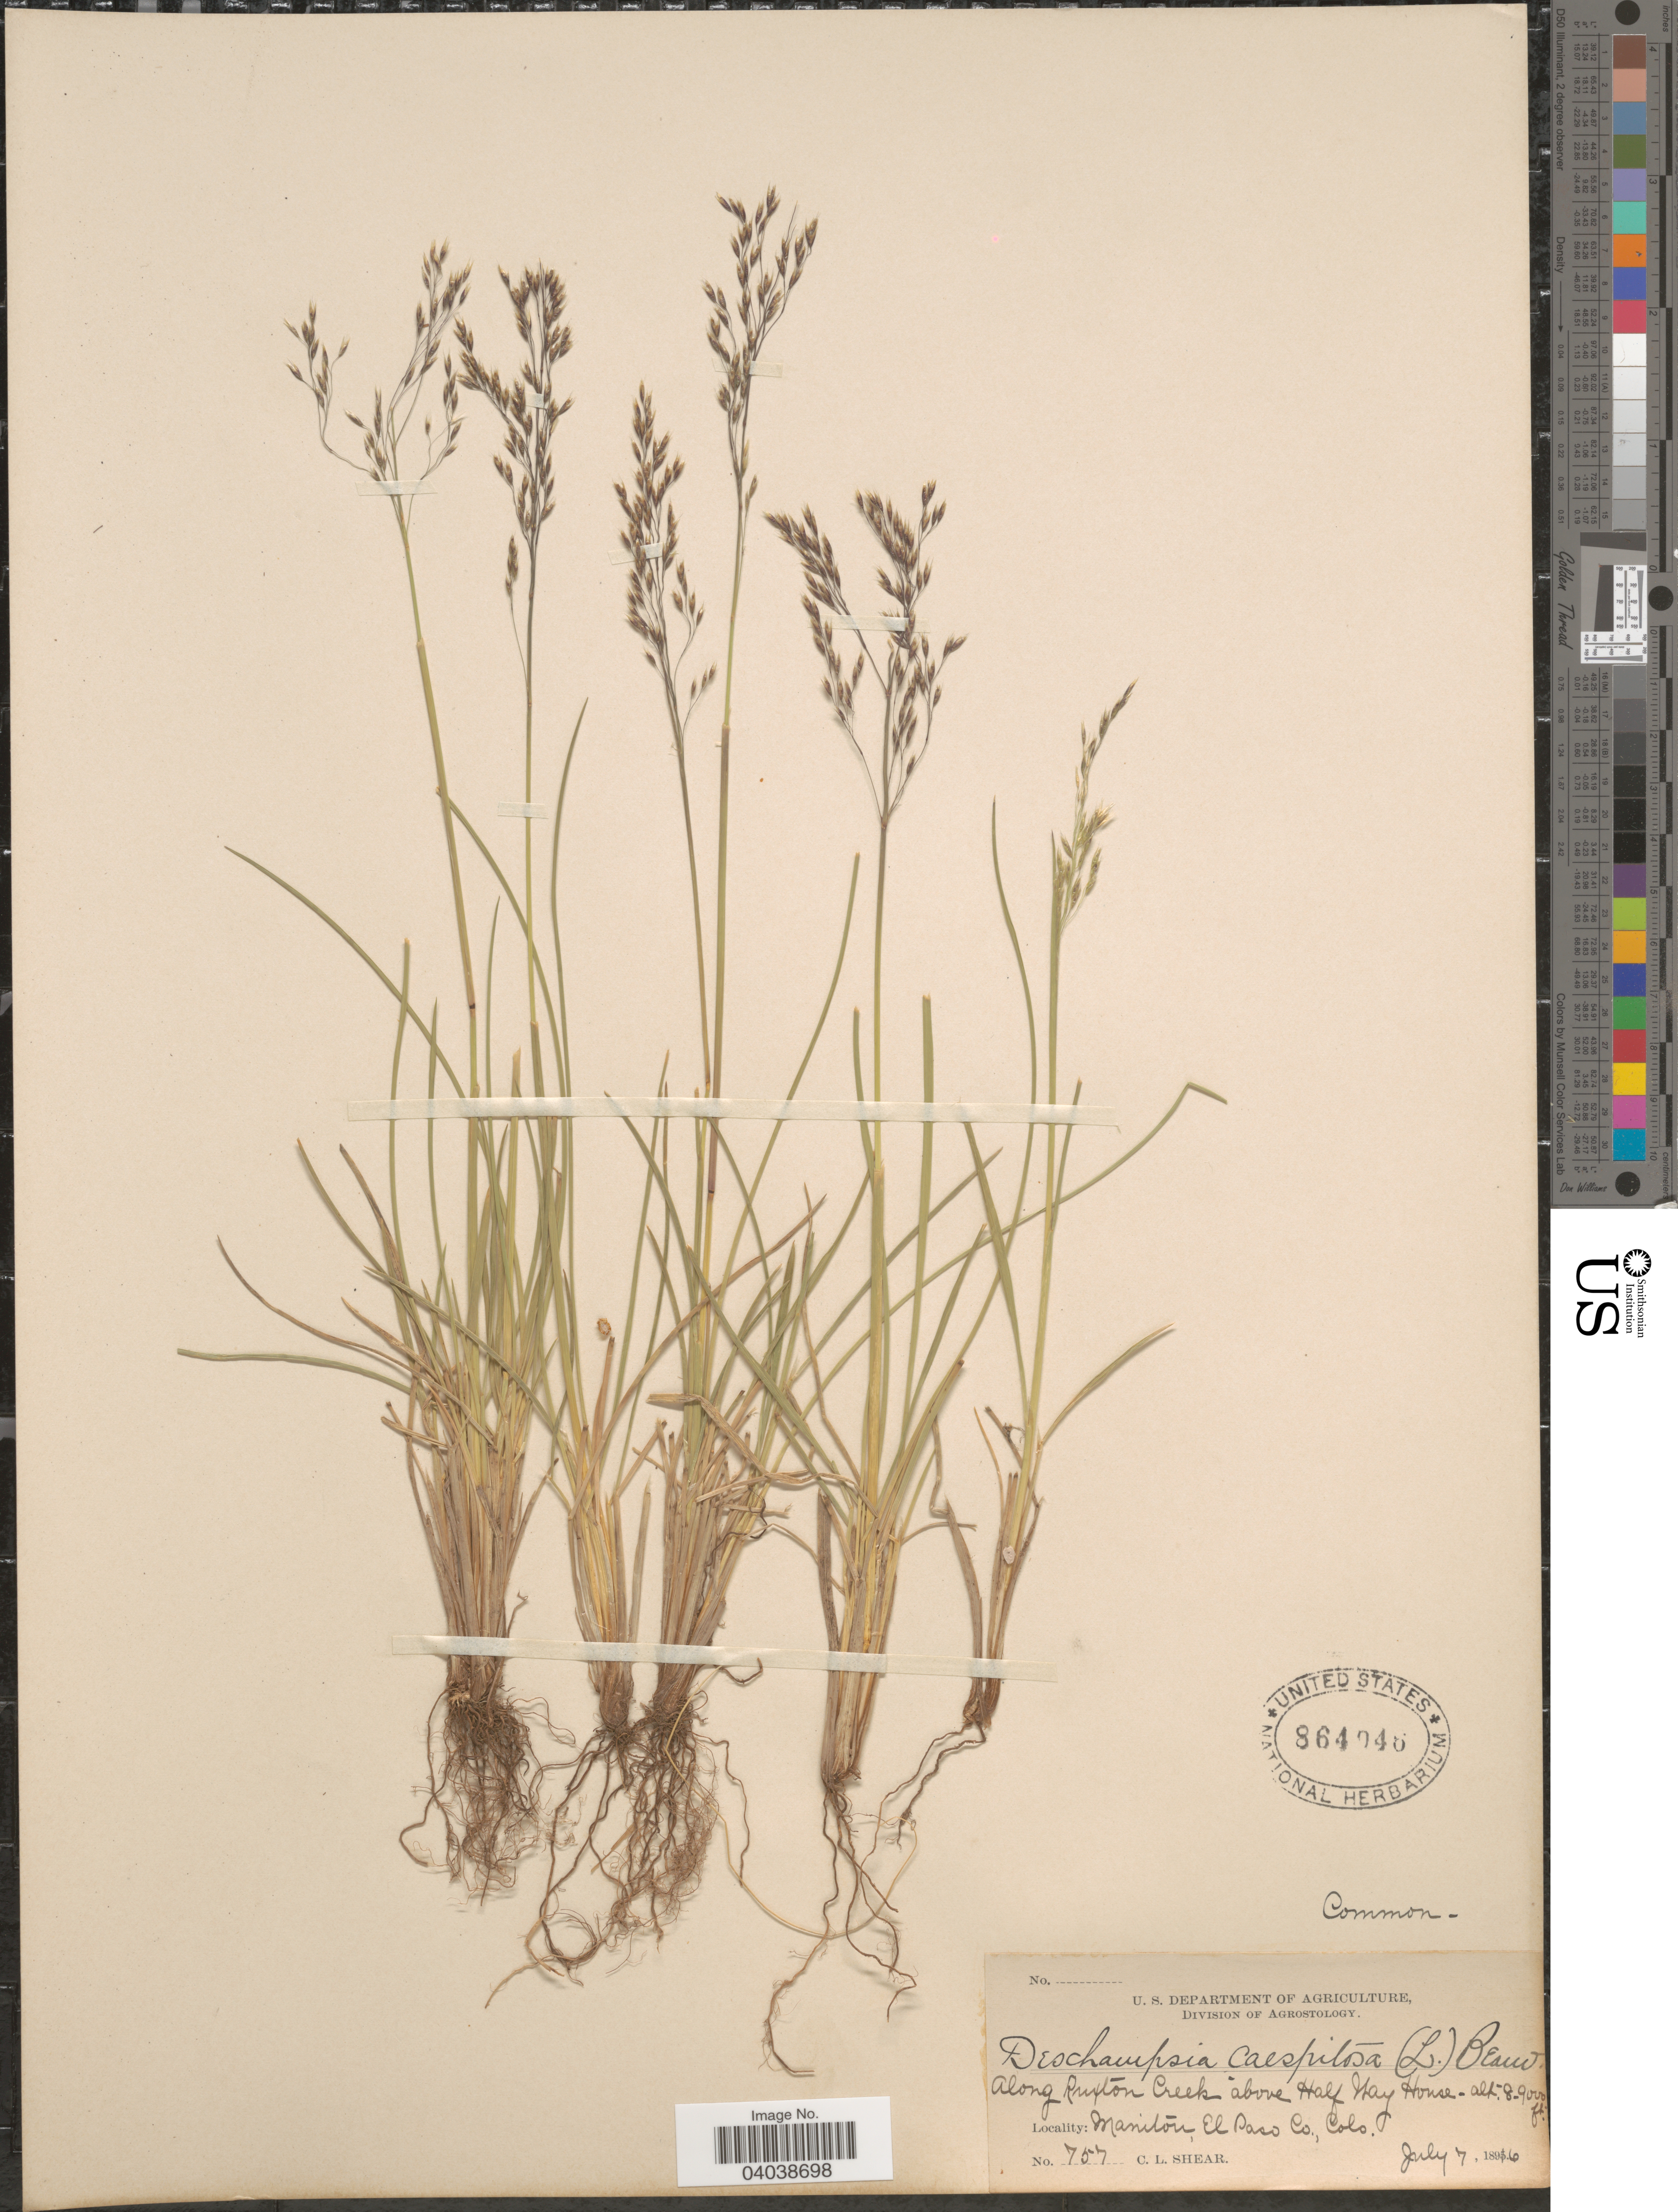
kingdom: Plantae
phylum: Tracheophyta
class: Liliopsida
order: Poales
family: Poaceae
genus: Deschampsia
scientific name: Deschampsia cespitosa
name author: (L.) P. Beauv.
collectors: C. L. Shear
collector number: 757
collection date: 1896-07-07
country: United States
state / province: Colorado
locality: Along Ruxton Creek above Half Way House. Manitou, El Paso Co.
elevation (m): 2438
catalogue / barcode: US 864946